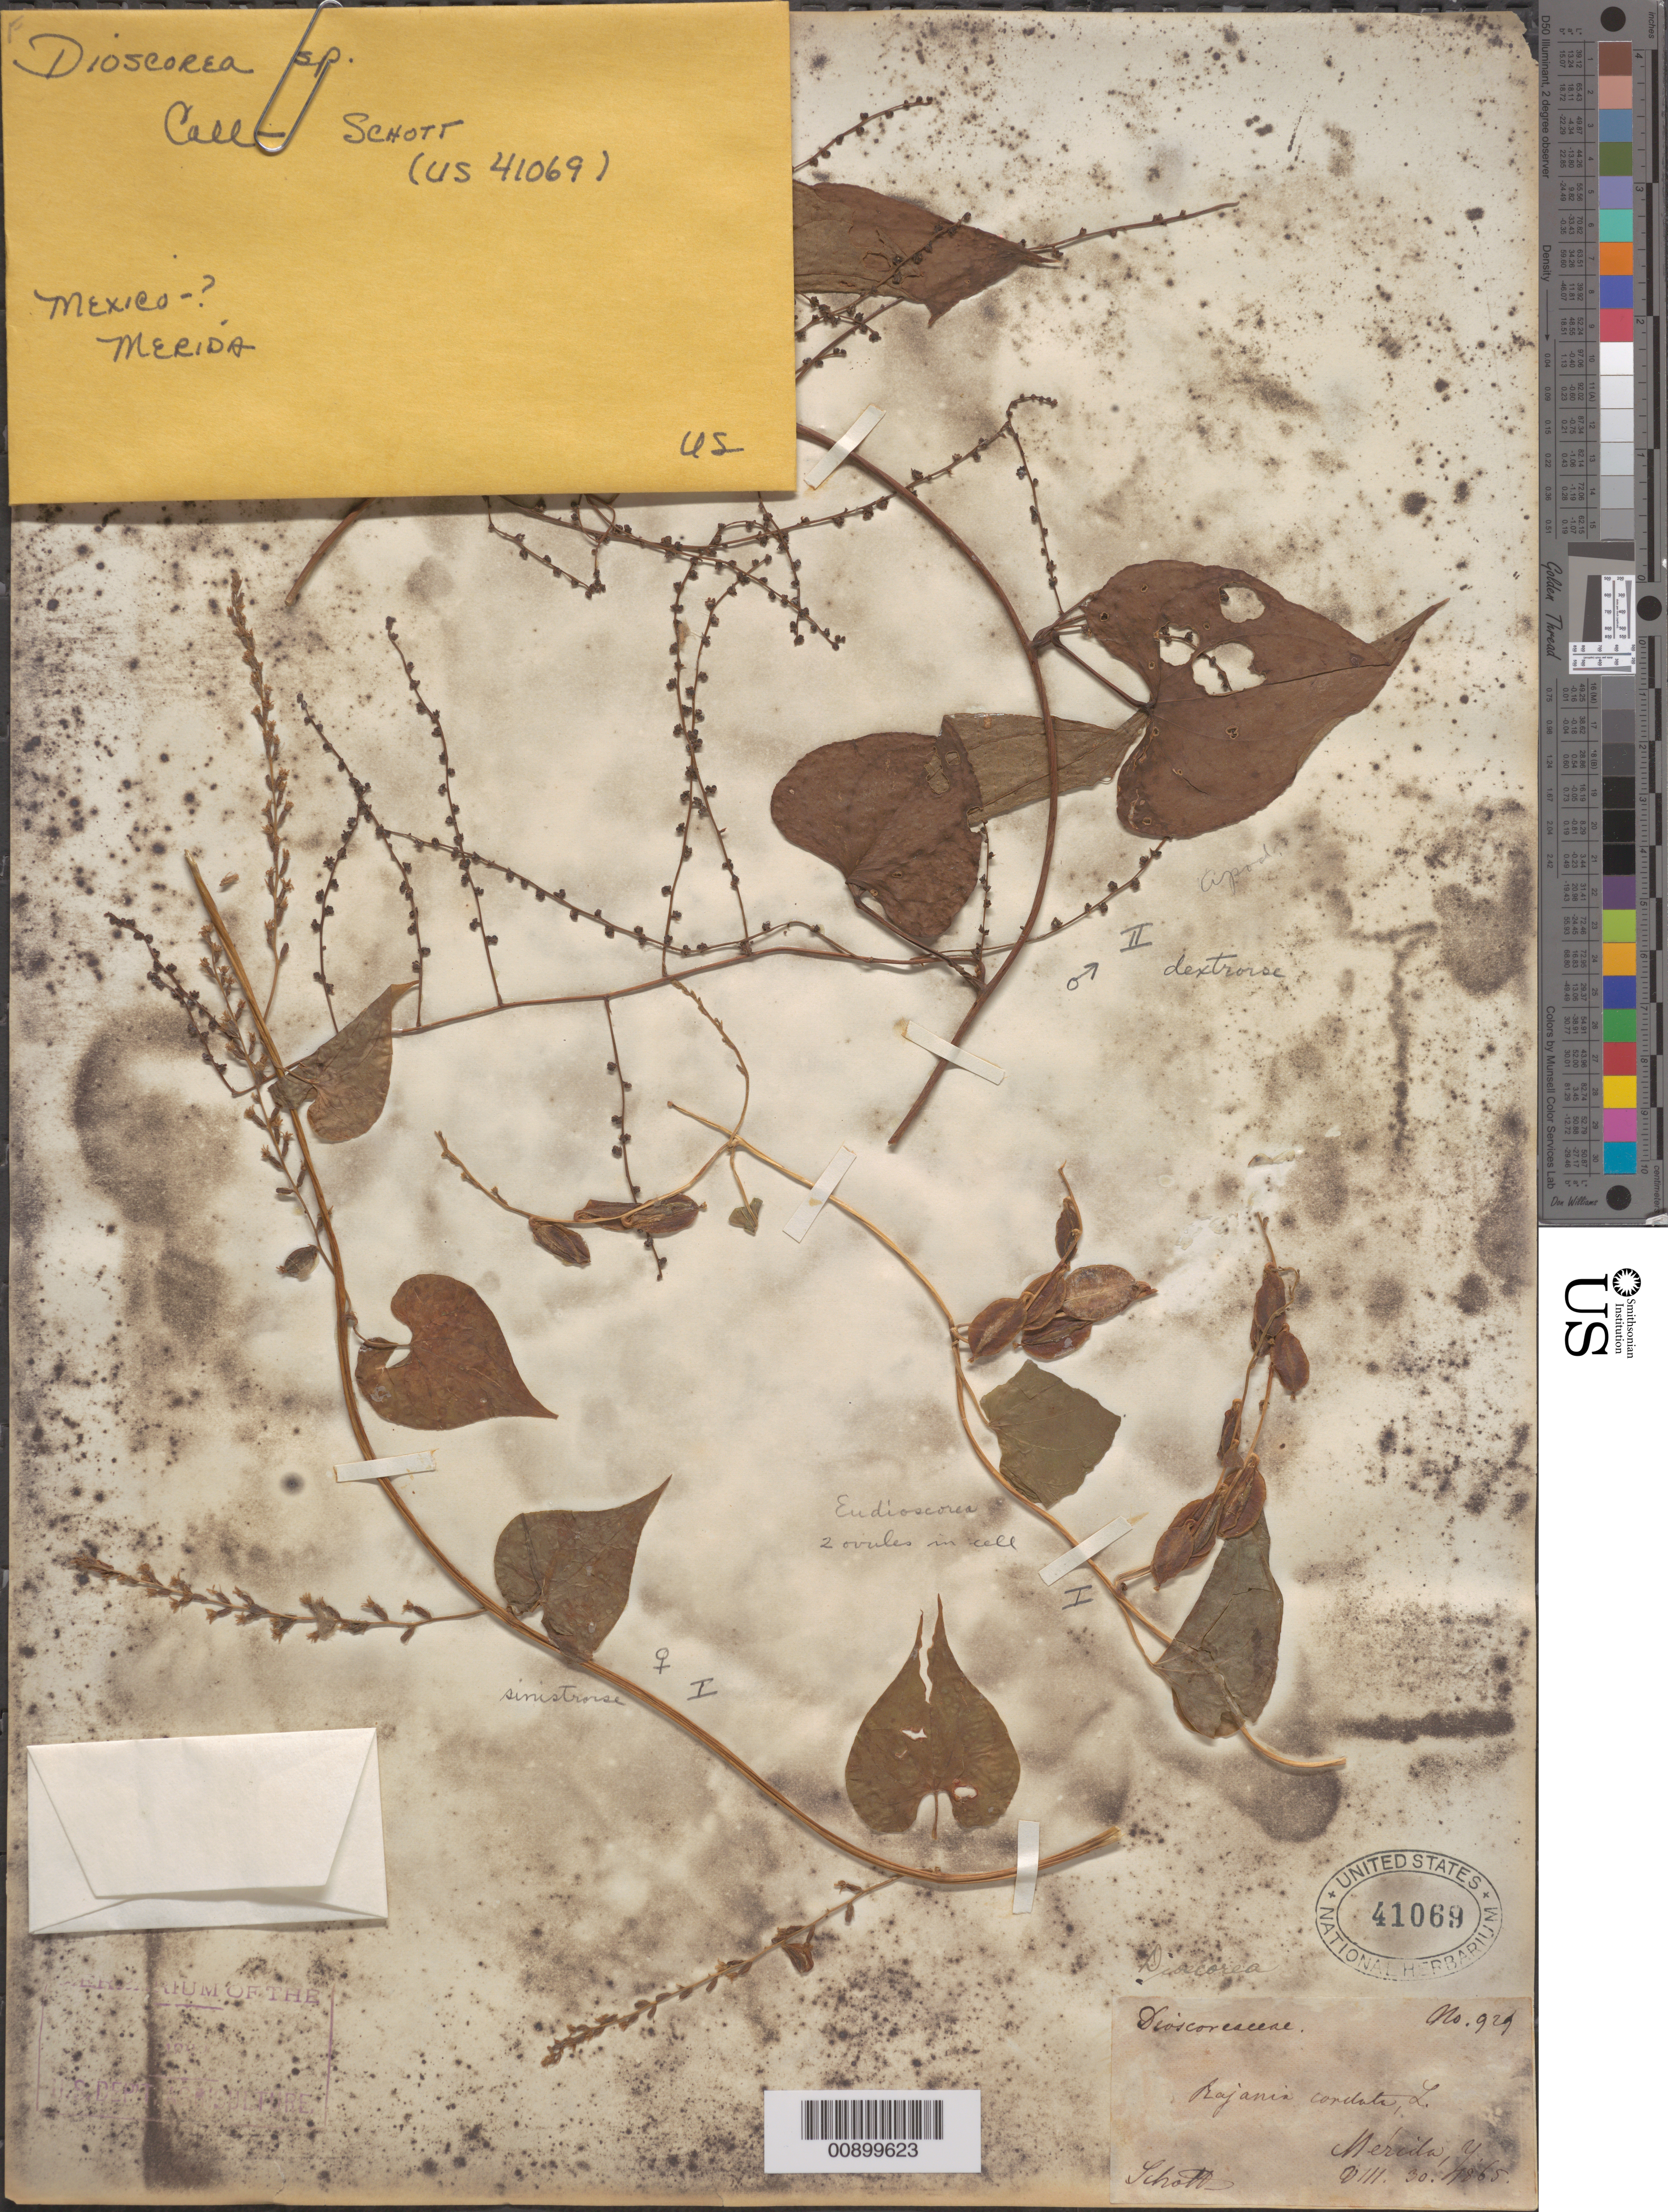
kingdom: Plantae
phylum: Tracheophyta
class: Liliopsida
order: Dioscoreales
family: Dioscoreaceae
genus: Dioscorea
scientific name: Dioscorea densiflora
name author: Hemsl.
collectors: Schott, --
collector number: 929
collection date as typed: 30 Aug 1865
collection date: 1865-08-30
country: Mexico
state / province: Yucatán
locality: Mérida, Yucatán.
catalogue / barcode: US 41069